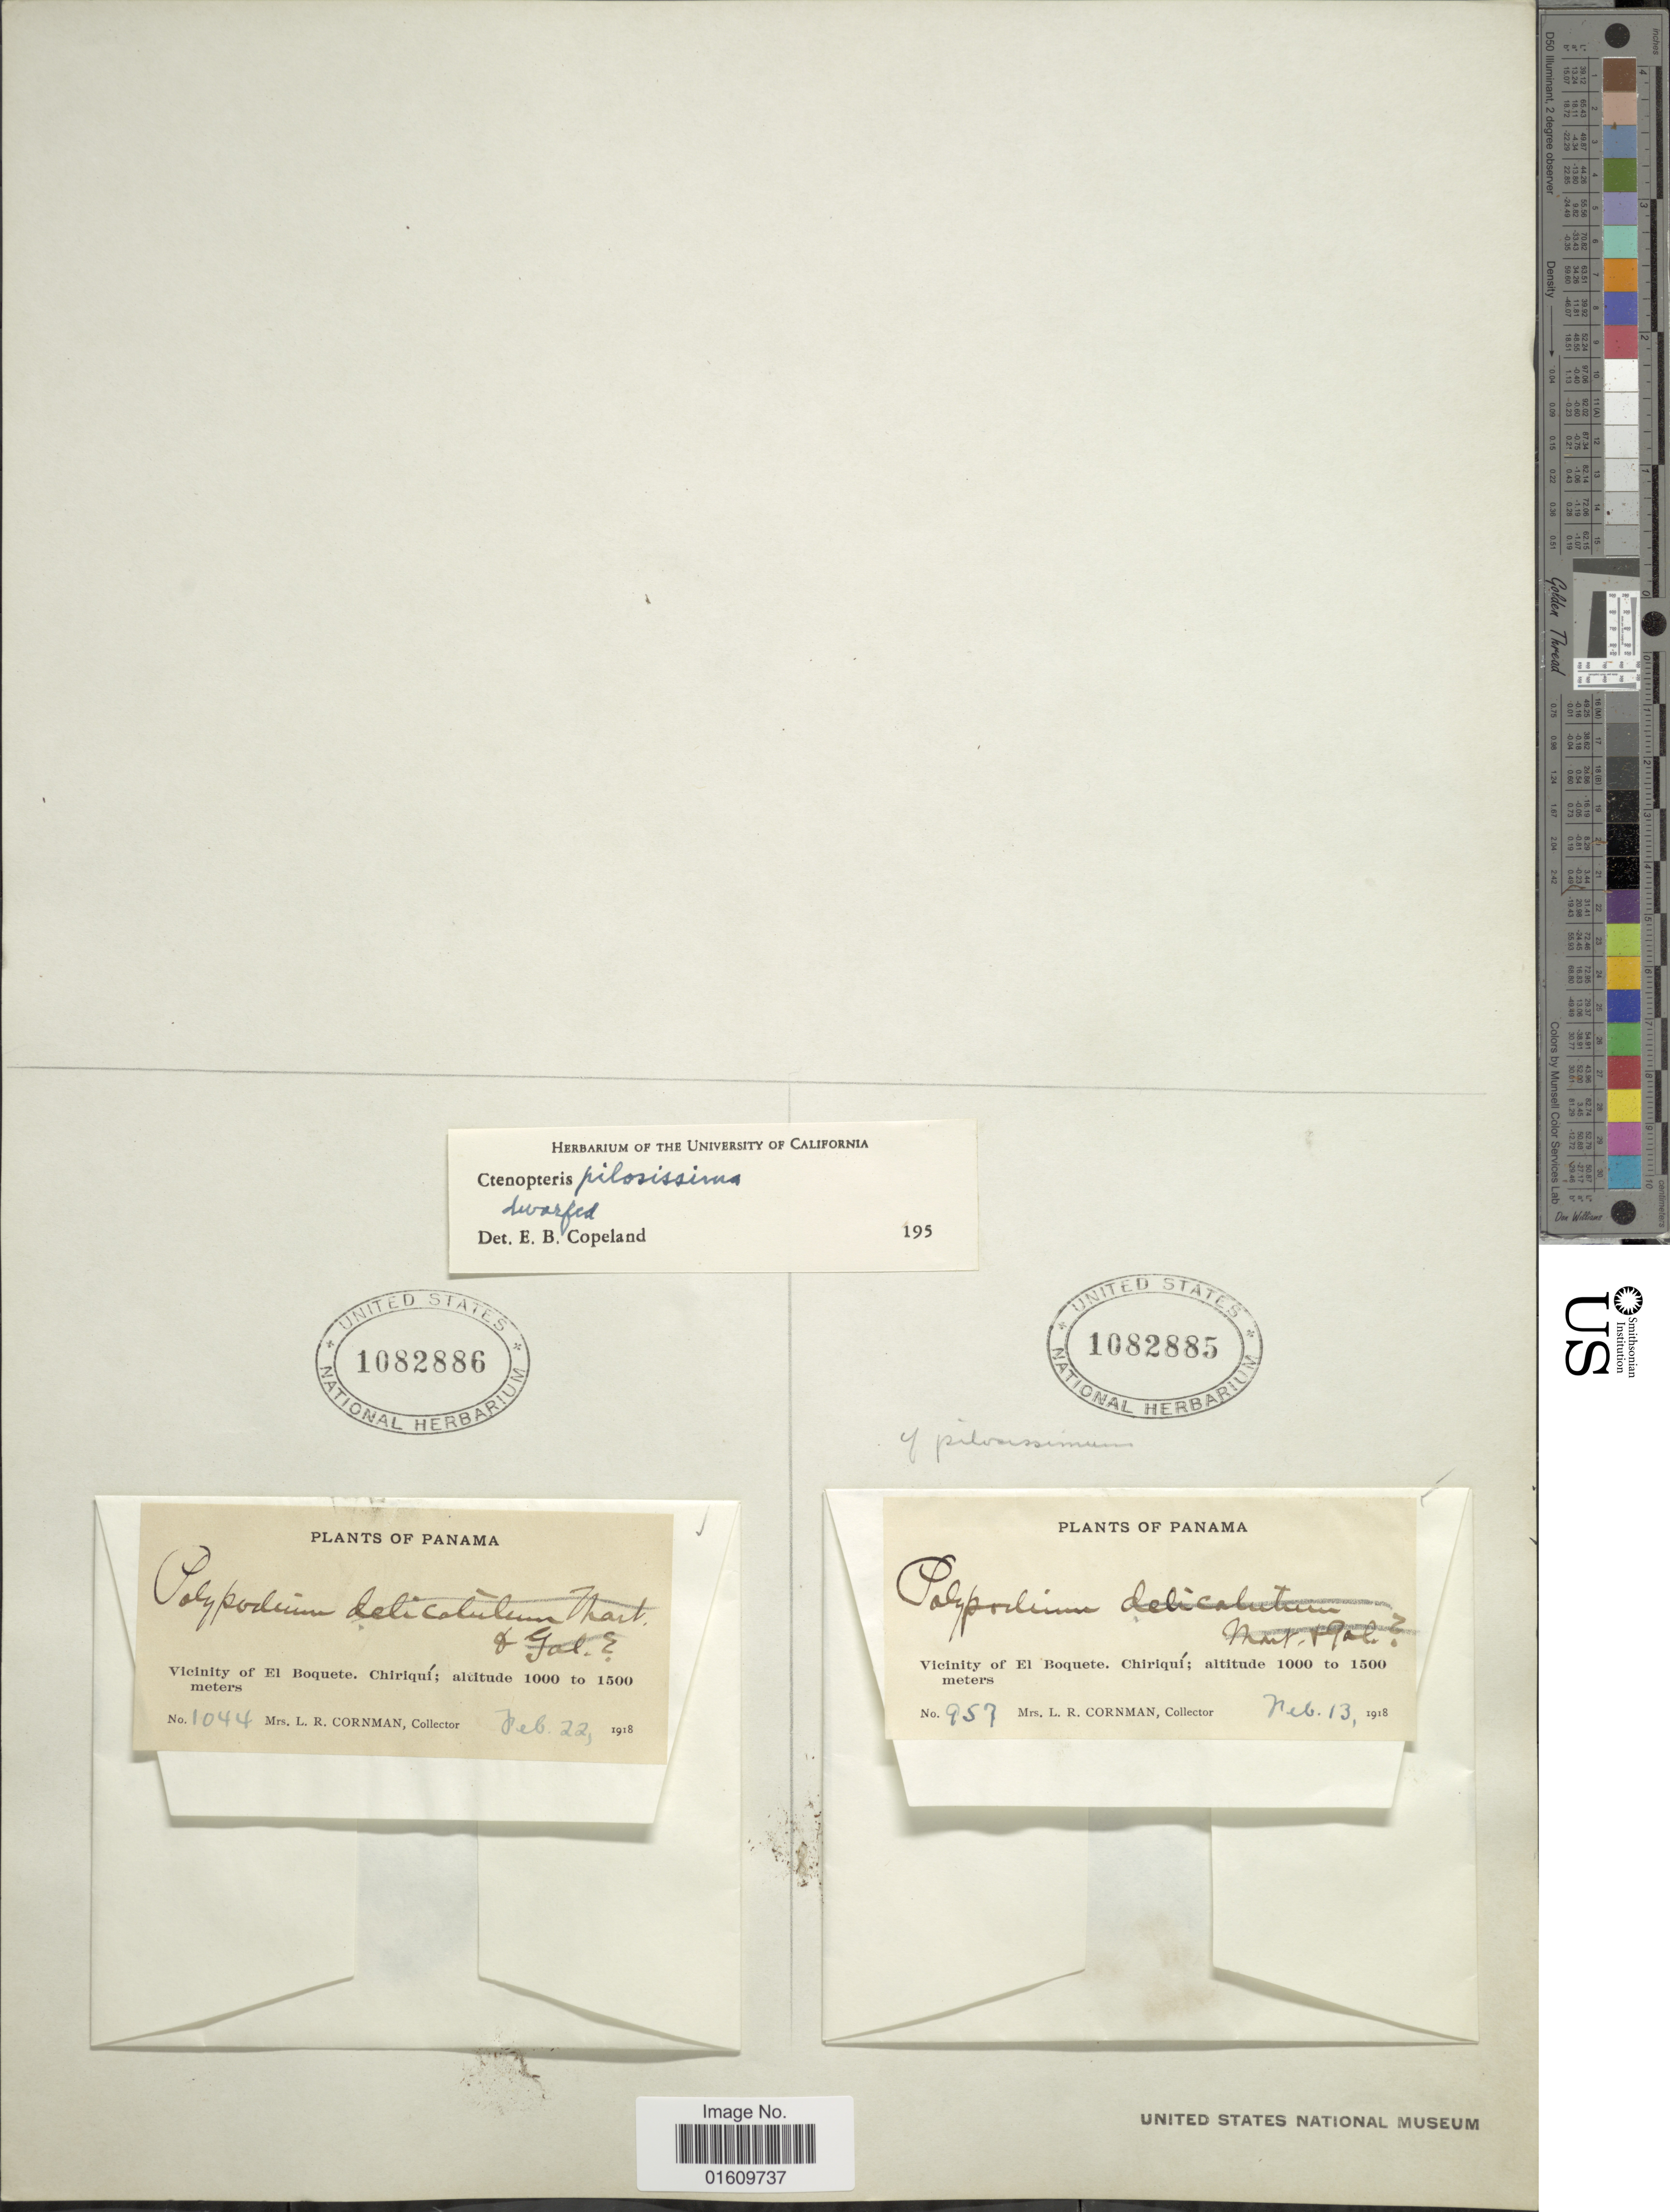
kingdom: Plantae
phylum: Tracheophyta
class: Polypodiopsida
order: Polypodiales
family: Polypodiaceae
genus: Melpomene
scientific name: Melpomene xiphopteroides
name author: (Liebm.) A.R. Sm. & R.C. Moran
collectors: L. Cornman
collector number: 957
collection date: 1918-02-13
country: Panama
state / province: Chiriqui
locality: Vicinity of El Boquete, Chirqui.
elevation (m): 1000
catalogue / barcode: US 1082885